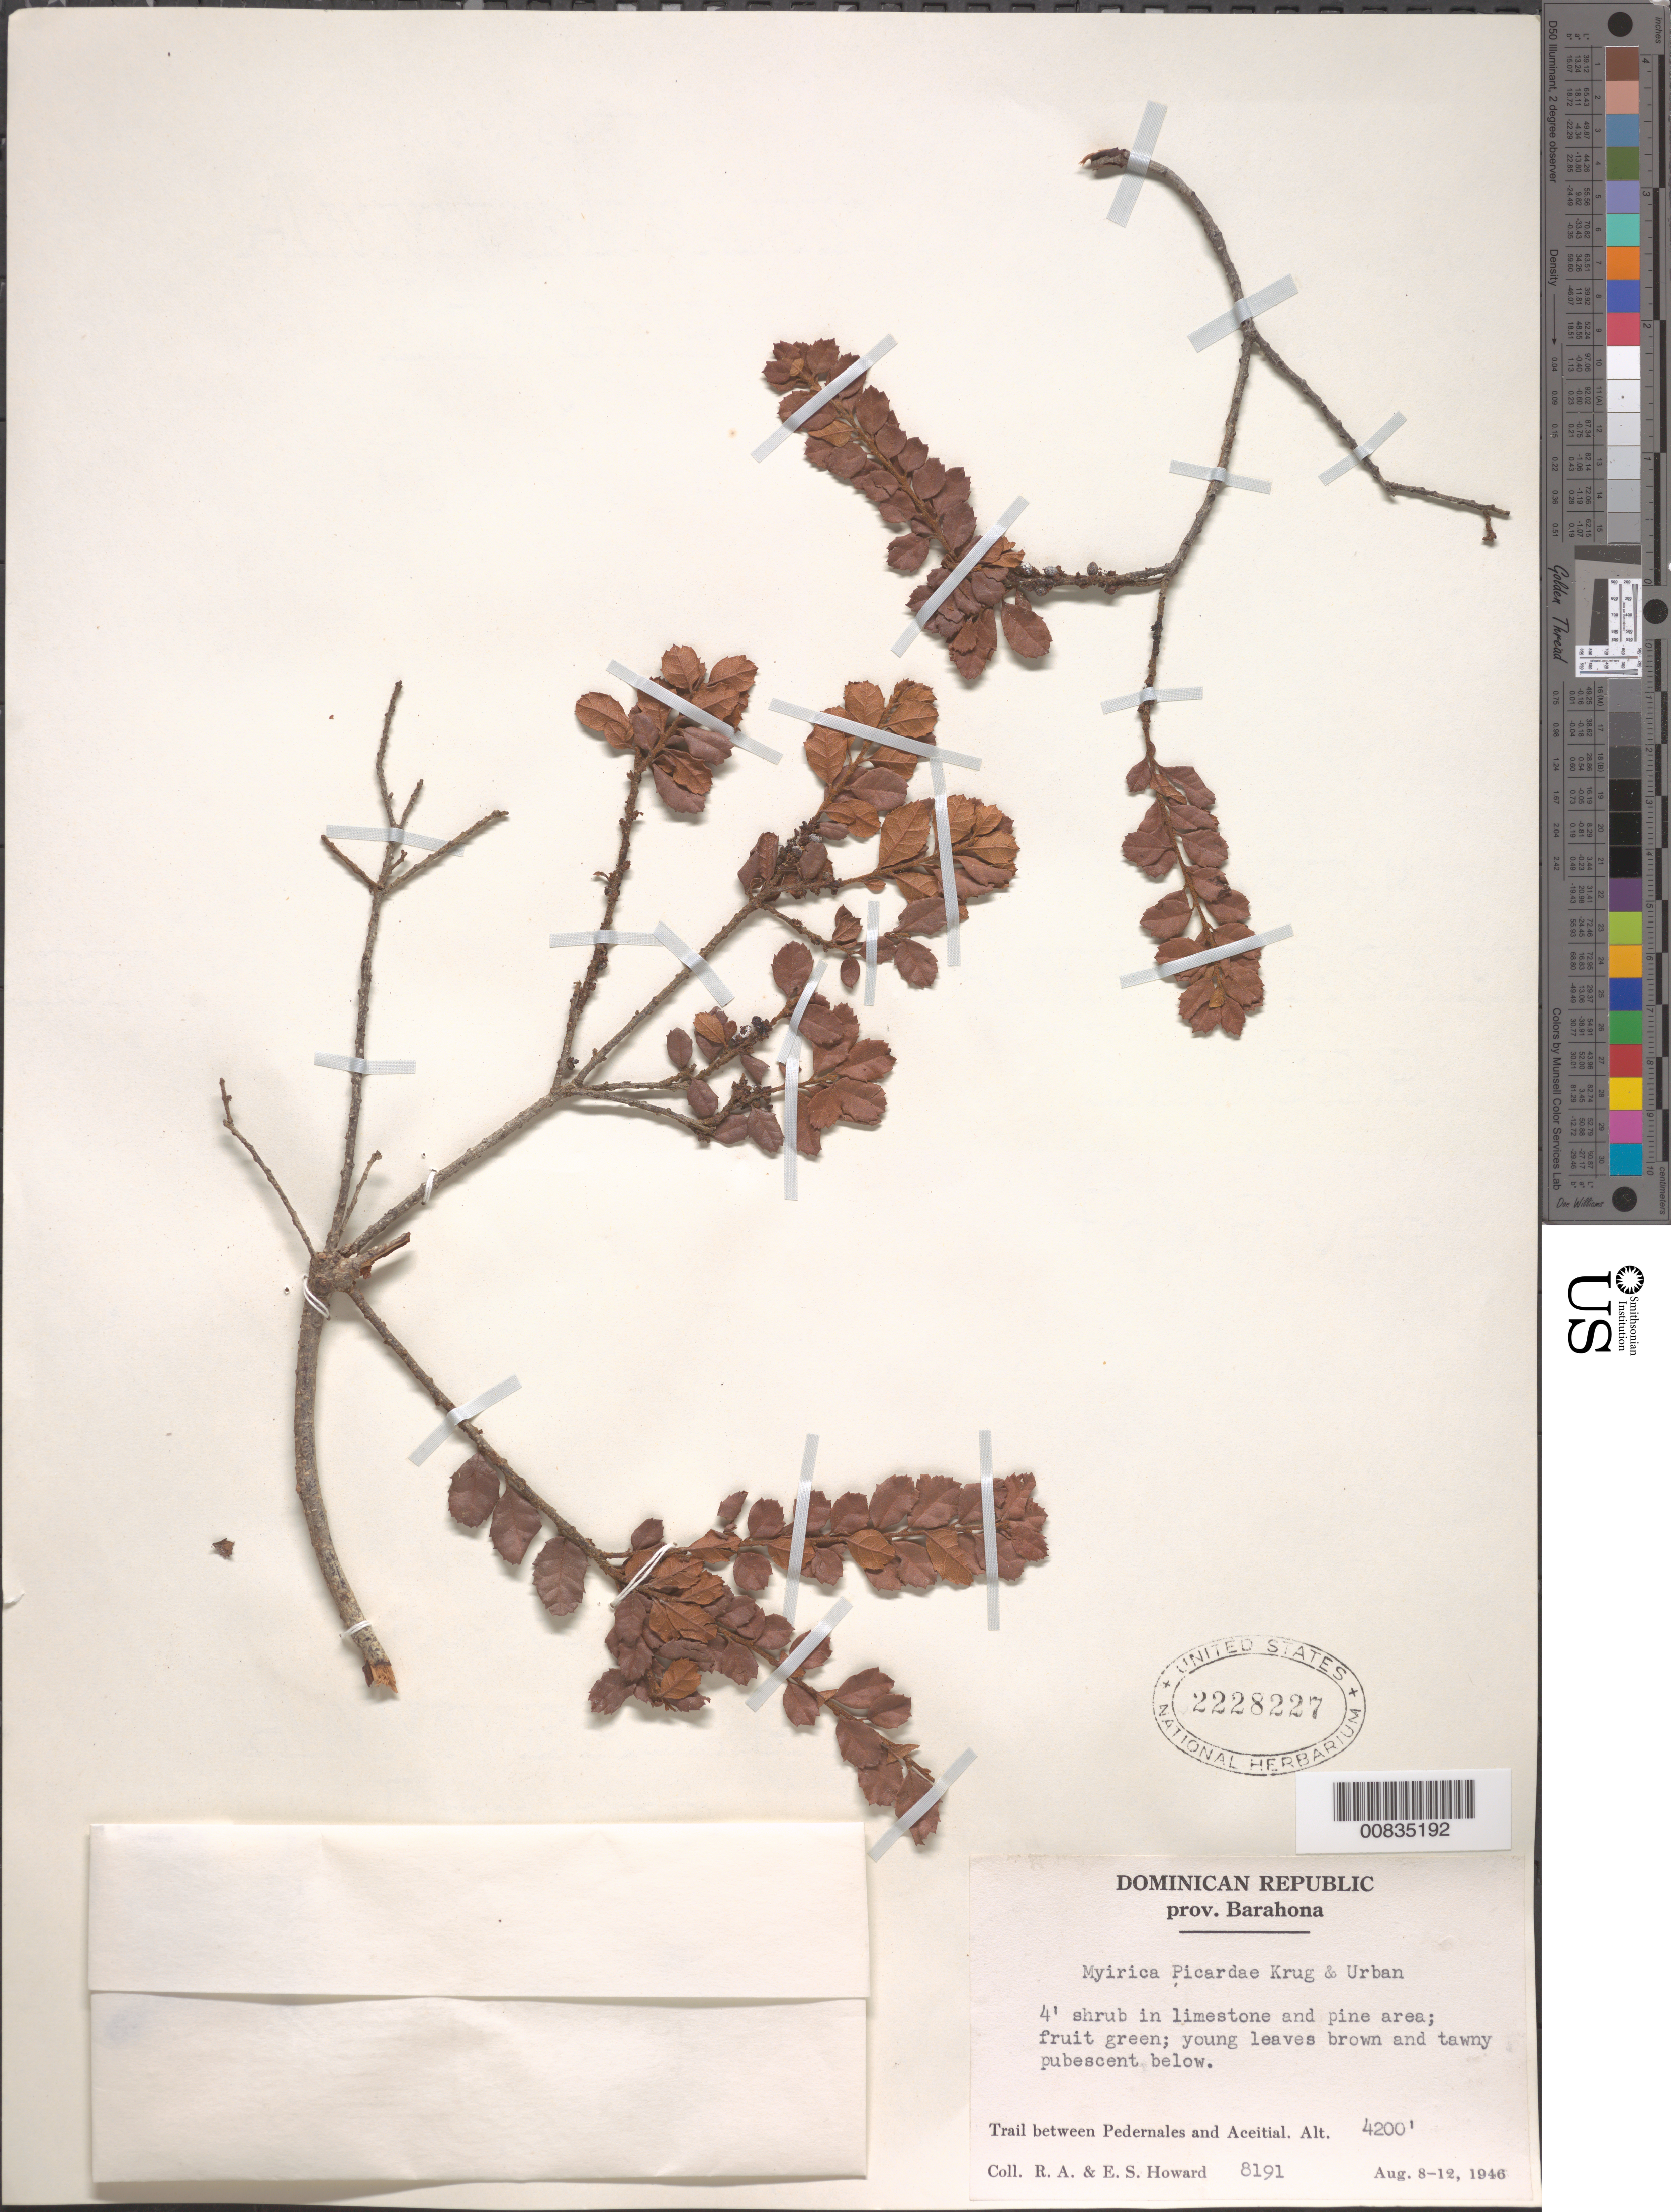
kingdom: Plantae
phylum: Tracheophyta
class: Magnoliopsida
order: Fagales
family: Myricaceae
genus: Morella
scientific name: Morella picardae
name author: (Krug & Urb.) Wilbur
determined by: Strong, Mark T., (BOT), Smithsonian Institution - National Museum of Natural History (UNITED STATES)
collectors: R. A. Howard & E. S. Howard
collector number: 8191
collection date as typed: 08 Aug 1946 to 12 Aug 1946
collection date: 1946-08-08/1946-08-12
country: Dominican Republic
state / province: Barahona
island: Hispaniola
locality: Trail between Pedernales and Aceitial.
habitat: In limestone and pine area.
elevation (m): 1280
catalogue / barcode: US 2228227